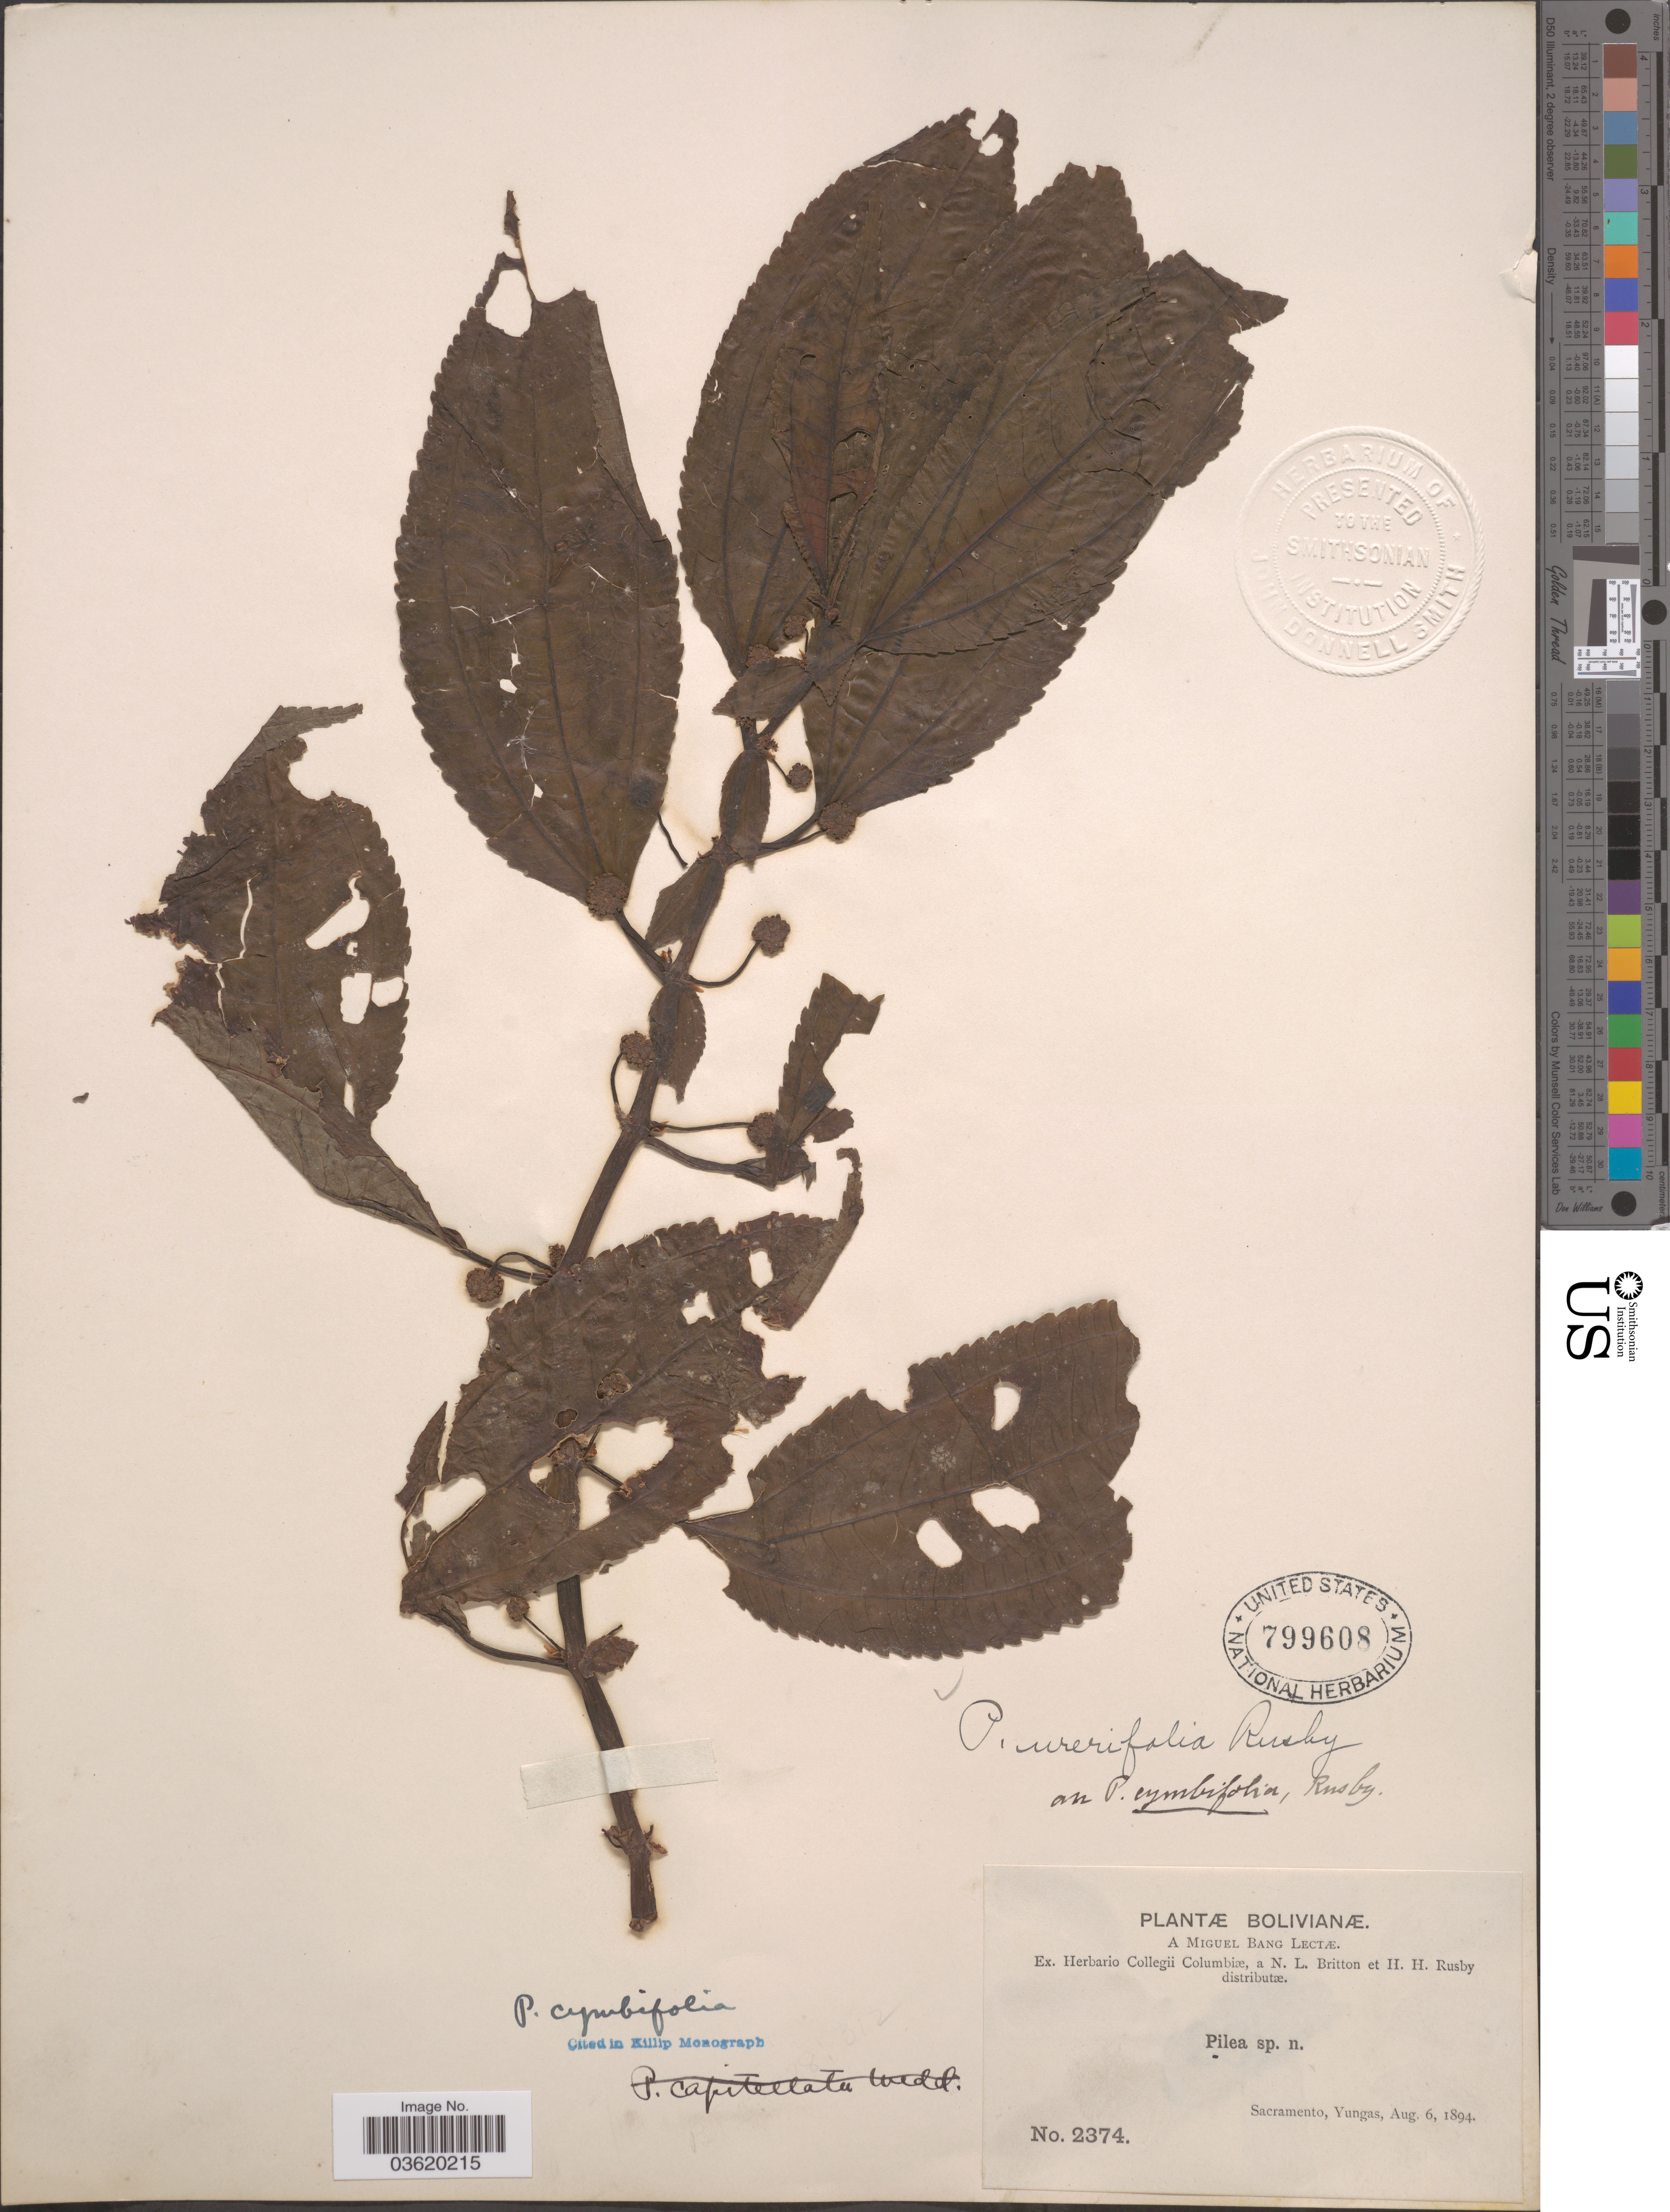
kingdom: Plantae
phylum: Tracheophyta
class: Magnoliopsida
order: Rosales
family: Urticaceae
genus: Pilea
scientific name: Pilea cymbifolia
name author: Rusby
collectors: M. Bang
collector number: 2374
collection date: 1894-08-06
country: Bolivia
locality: Sacramento, Yungas.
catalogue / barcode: US 799608